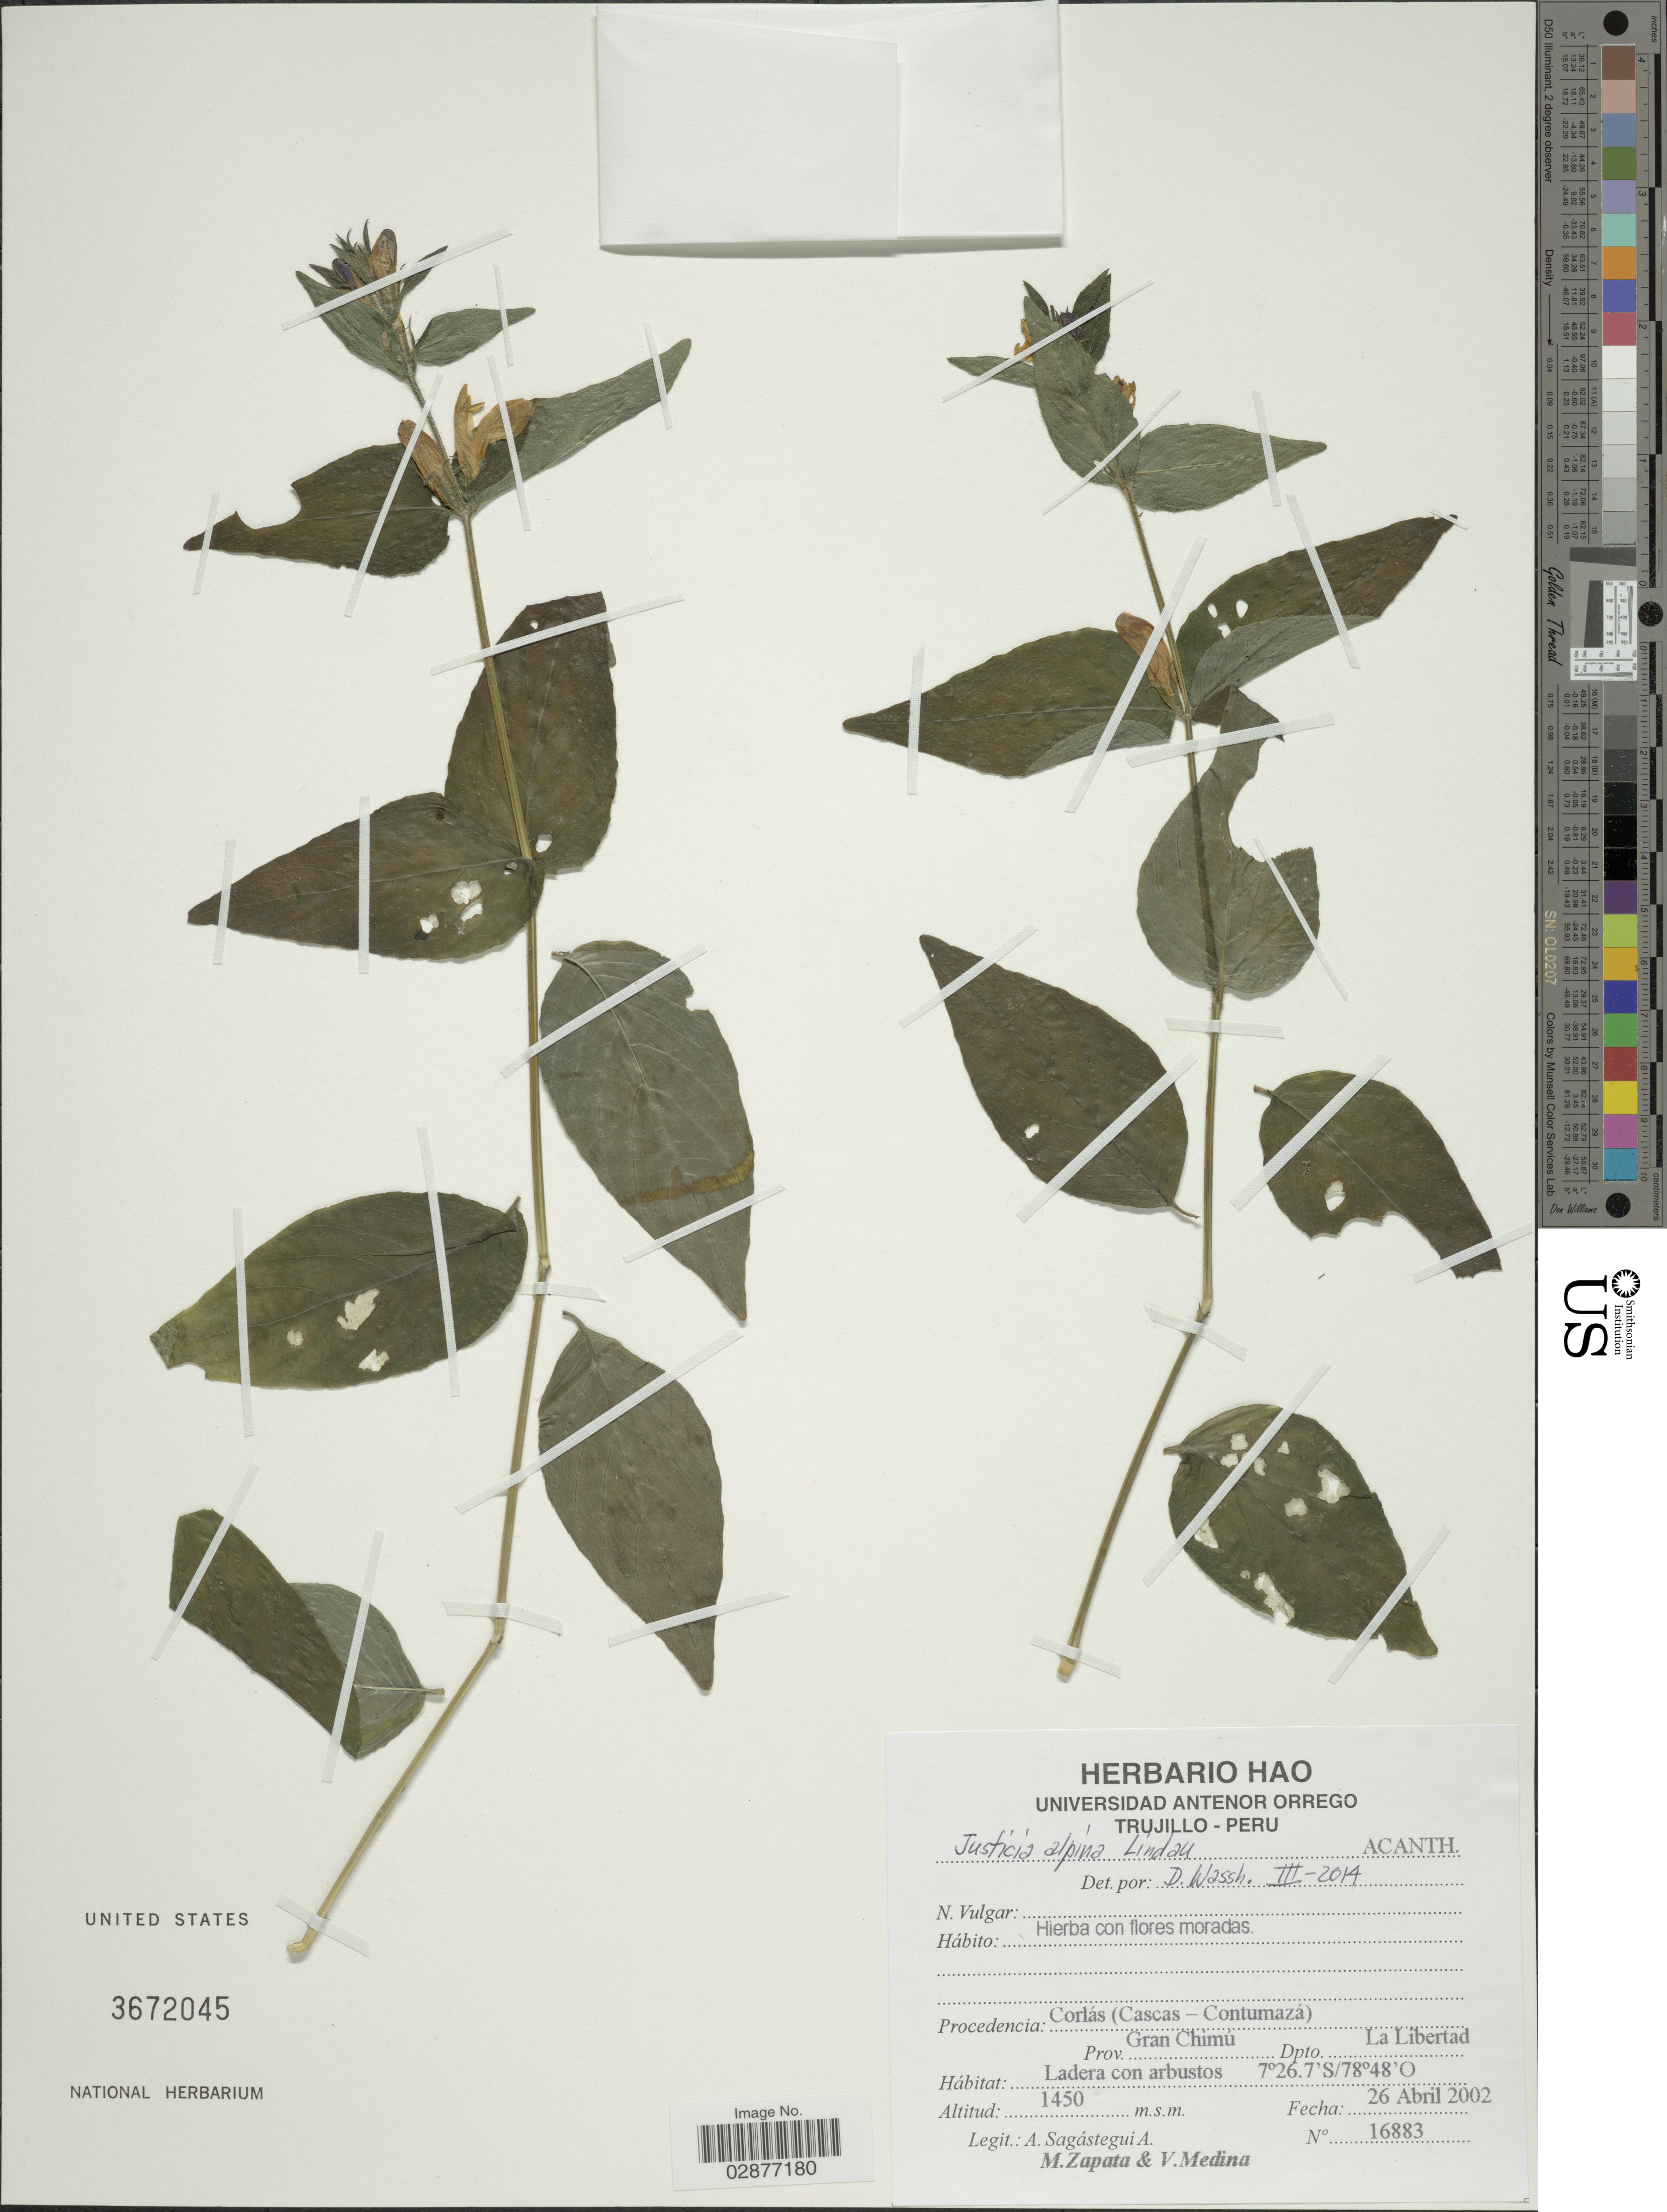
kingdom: Plantae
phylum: Tracheophyta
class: Magnoliopsida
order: Lamiales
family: Acanthaceae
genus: Justicia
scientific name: Justicia alpina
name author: Lindau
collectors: A. Sagástegui A., M. Zapata & V. Medina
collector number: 16883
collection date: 2002-04-26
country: Peru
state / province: La Libertad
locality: Corlás (Cascas - Contumazá). Prov. Gran Chimu. Dpto. La Libertad.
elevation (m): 1450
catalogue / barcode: US 3672045